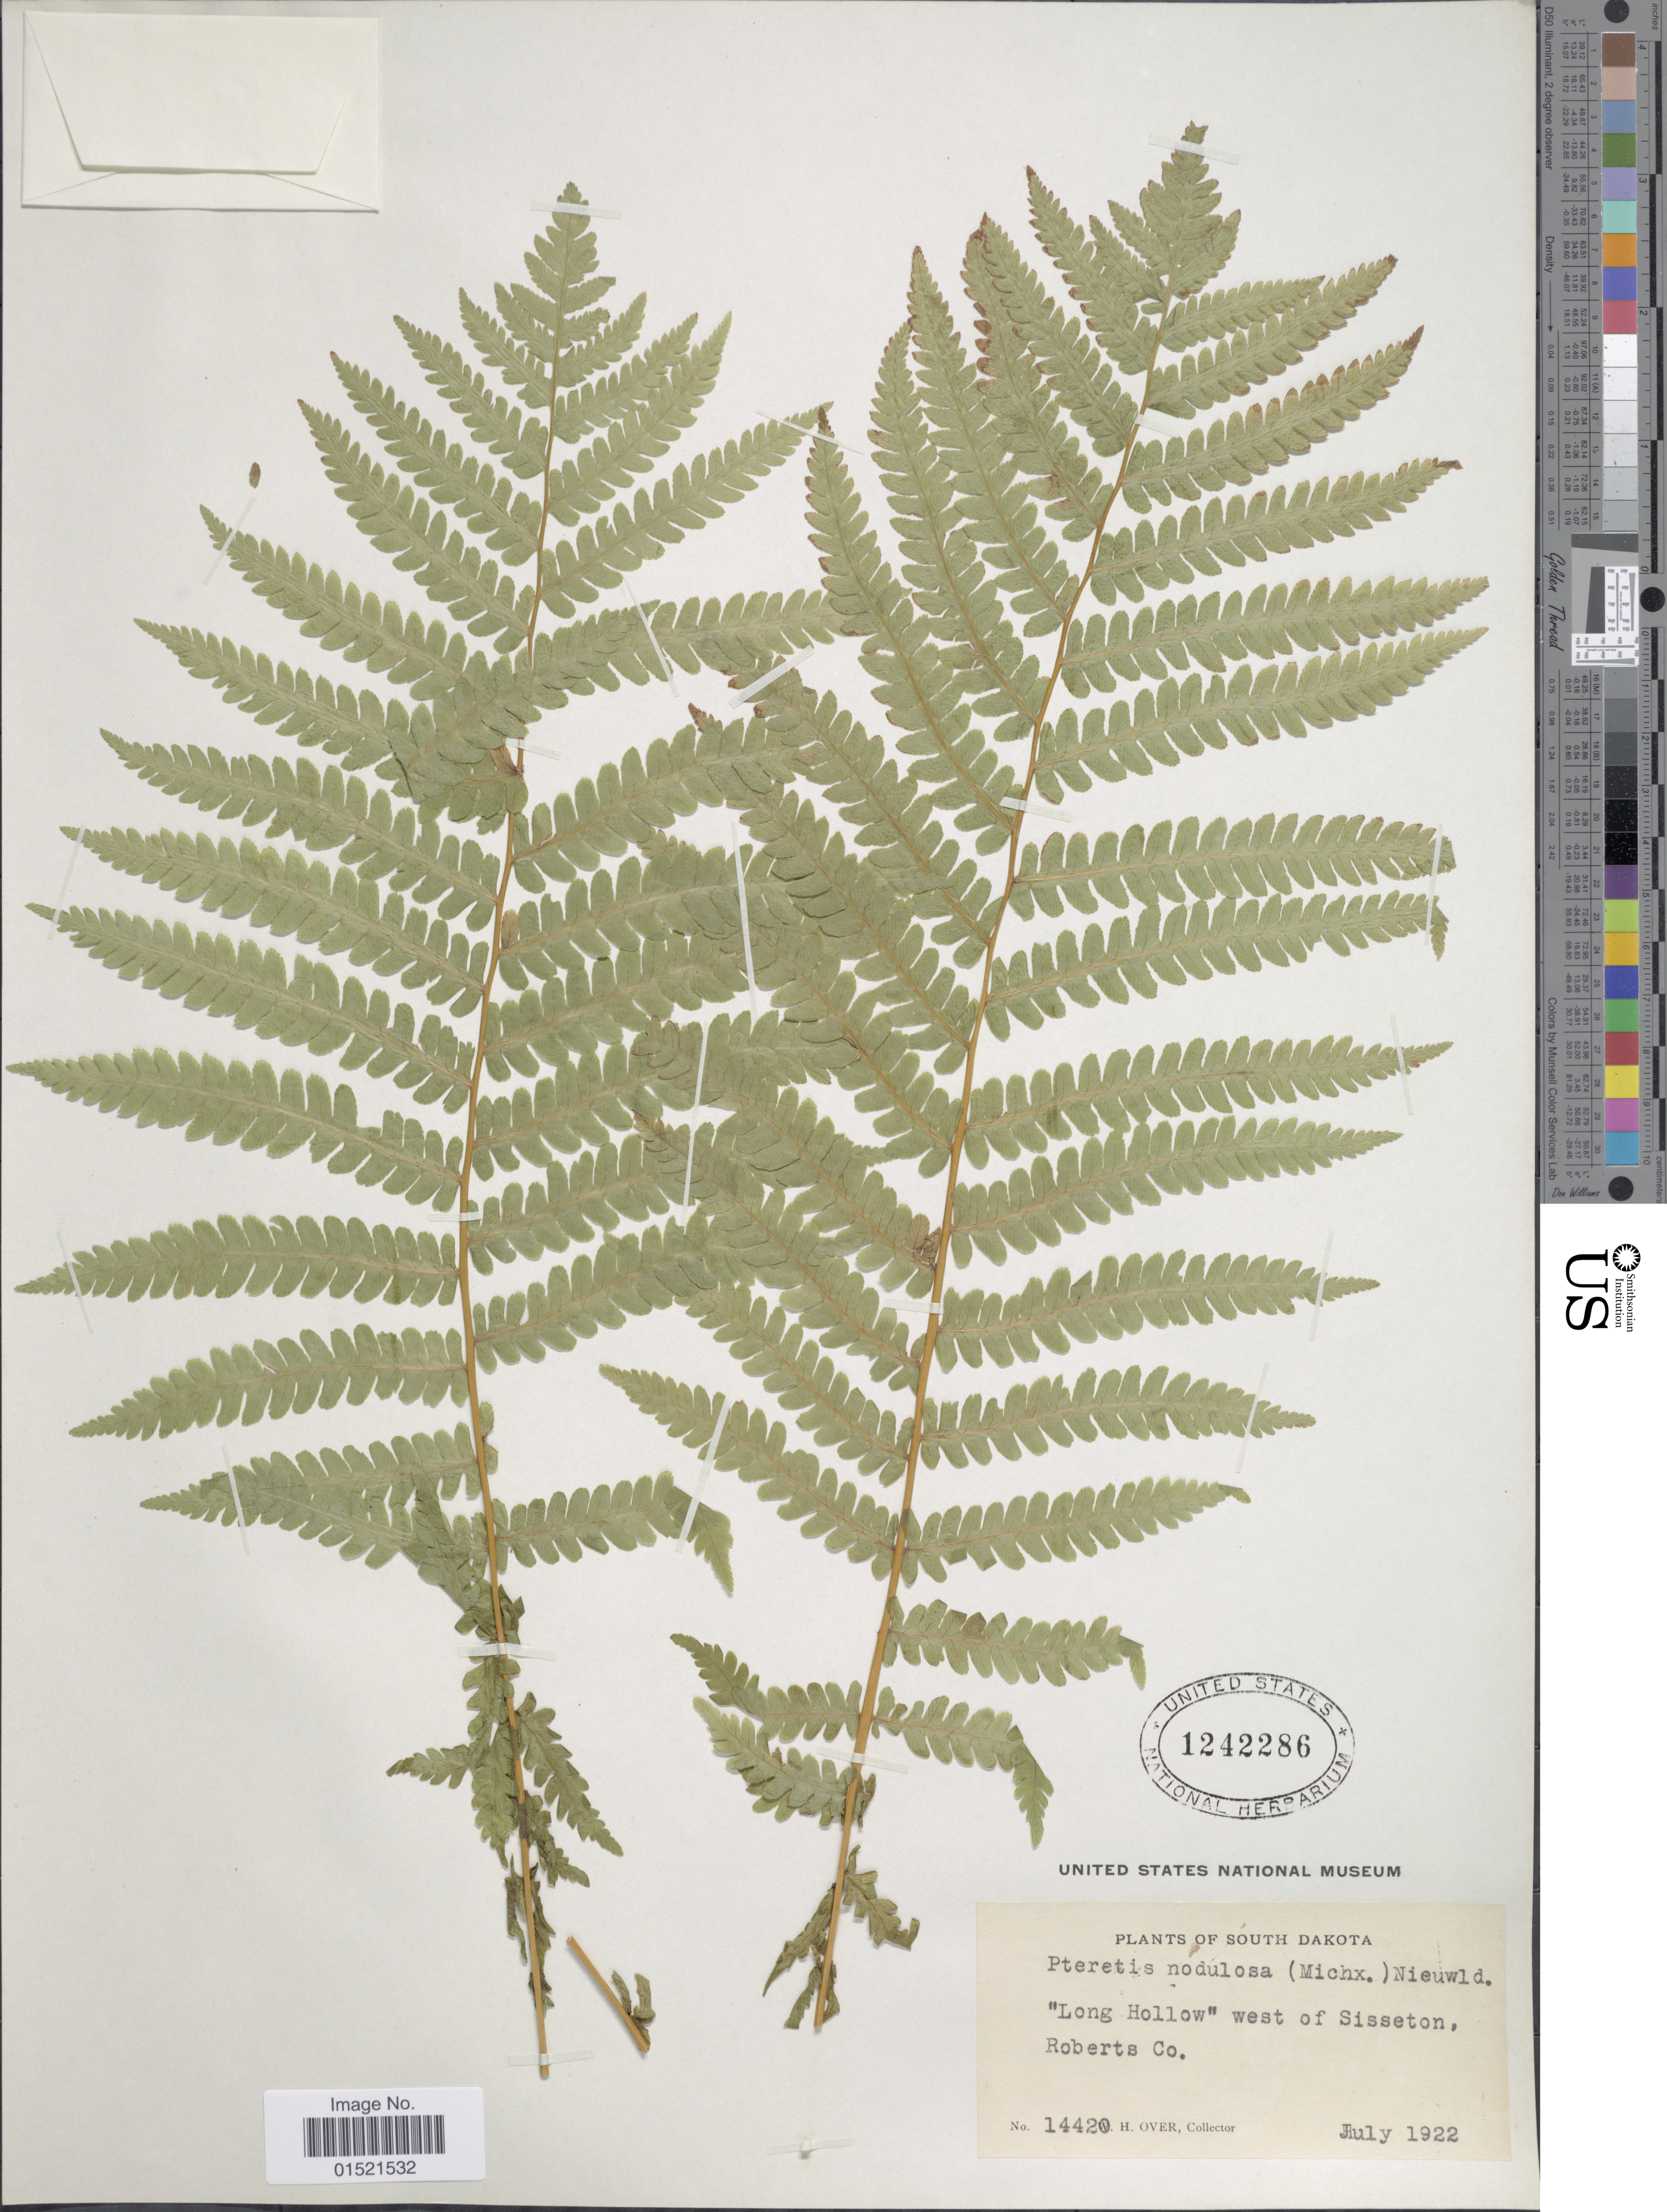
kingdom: Plantae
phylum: Tracheophyta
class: Polypodiopsida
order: Polypodiales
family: Onocleaceae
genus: Matteuccia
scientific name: Matteuccia struthiopteris var. pensylvanica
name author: (Willd.) C.V. Morton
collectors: W. Over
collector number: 14420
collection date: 1922-07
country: United States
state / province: South Dakota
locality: Long Hollow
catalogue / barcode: US 1243386